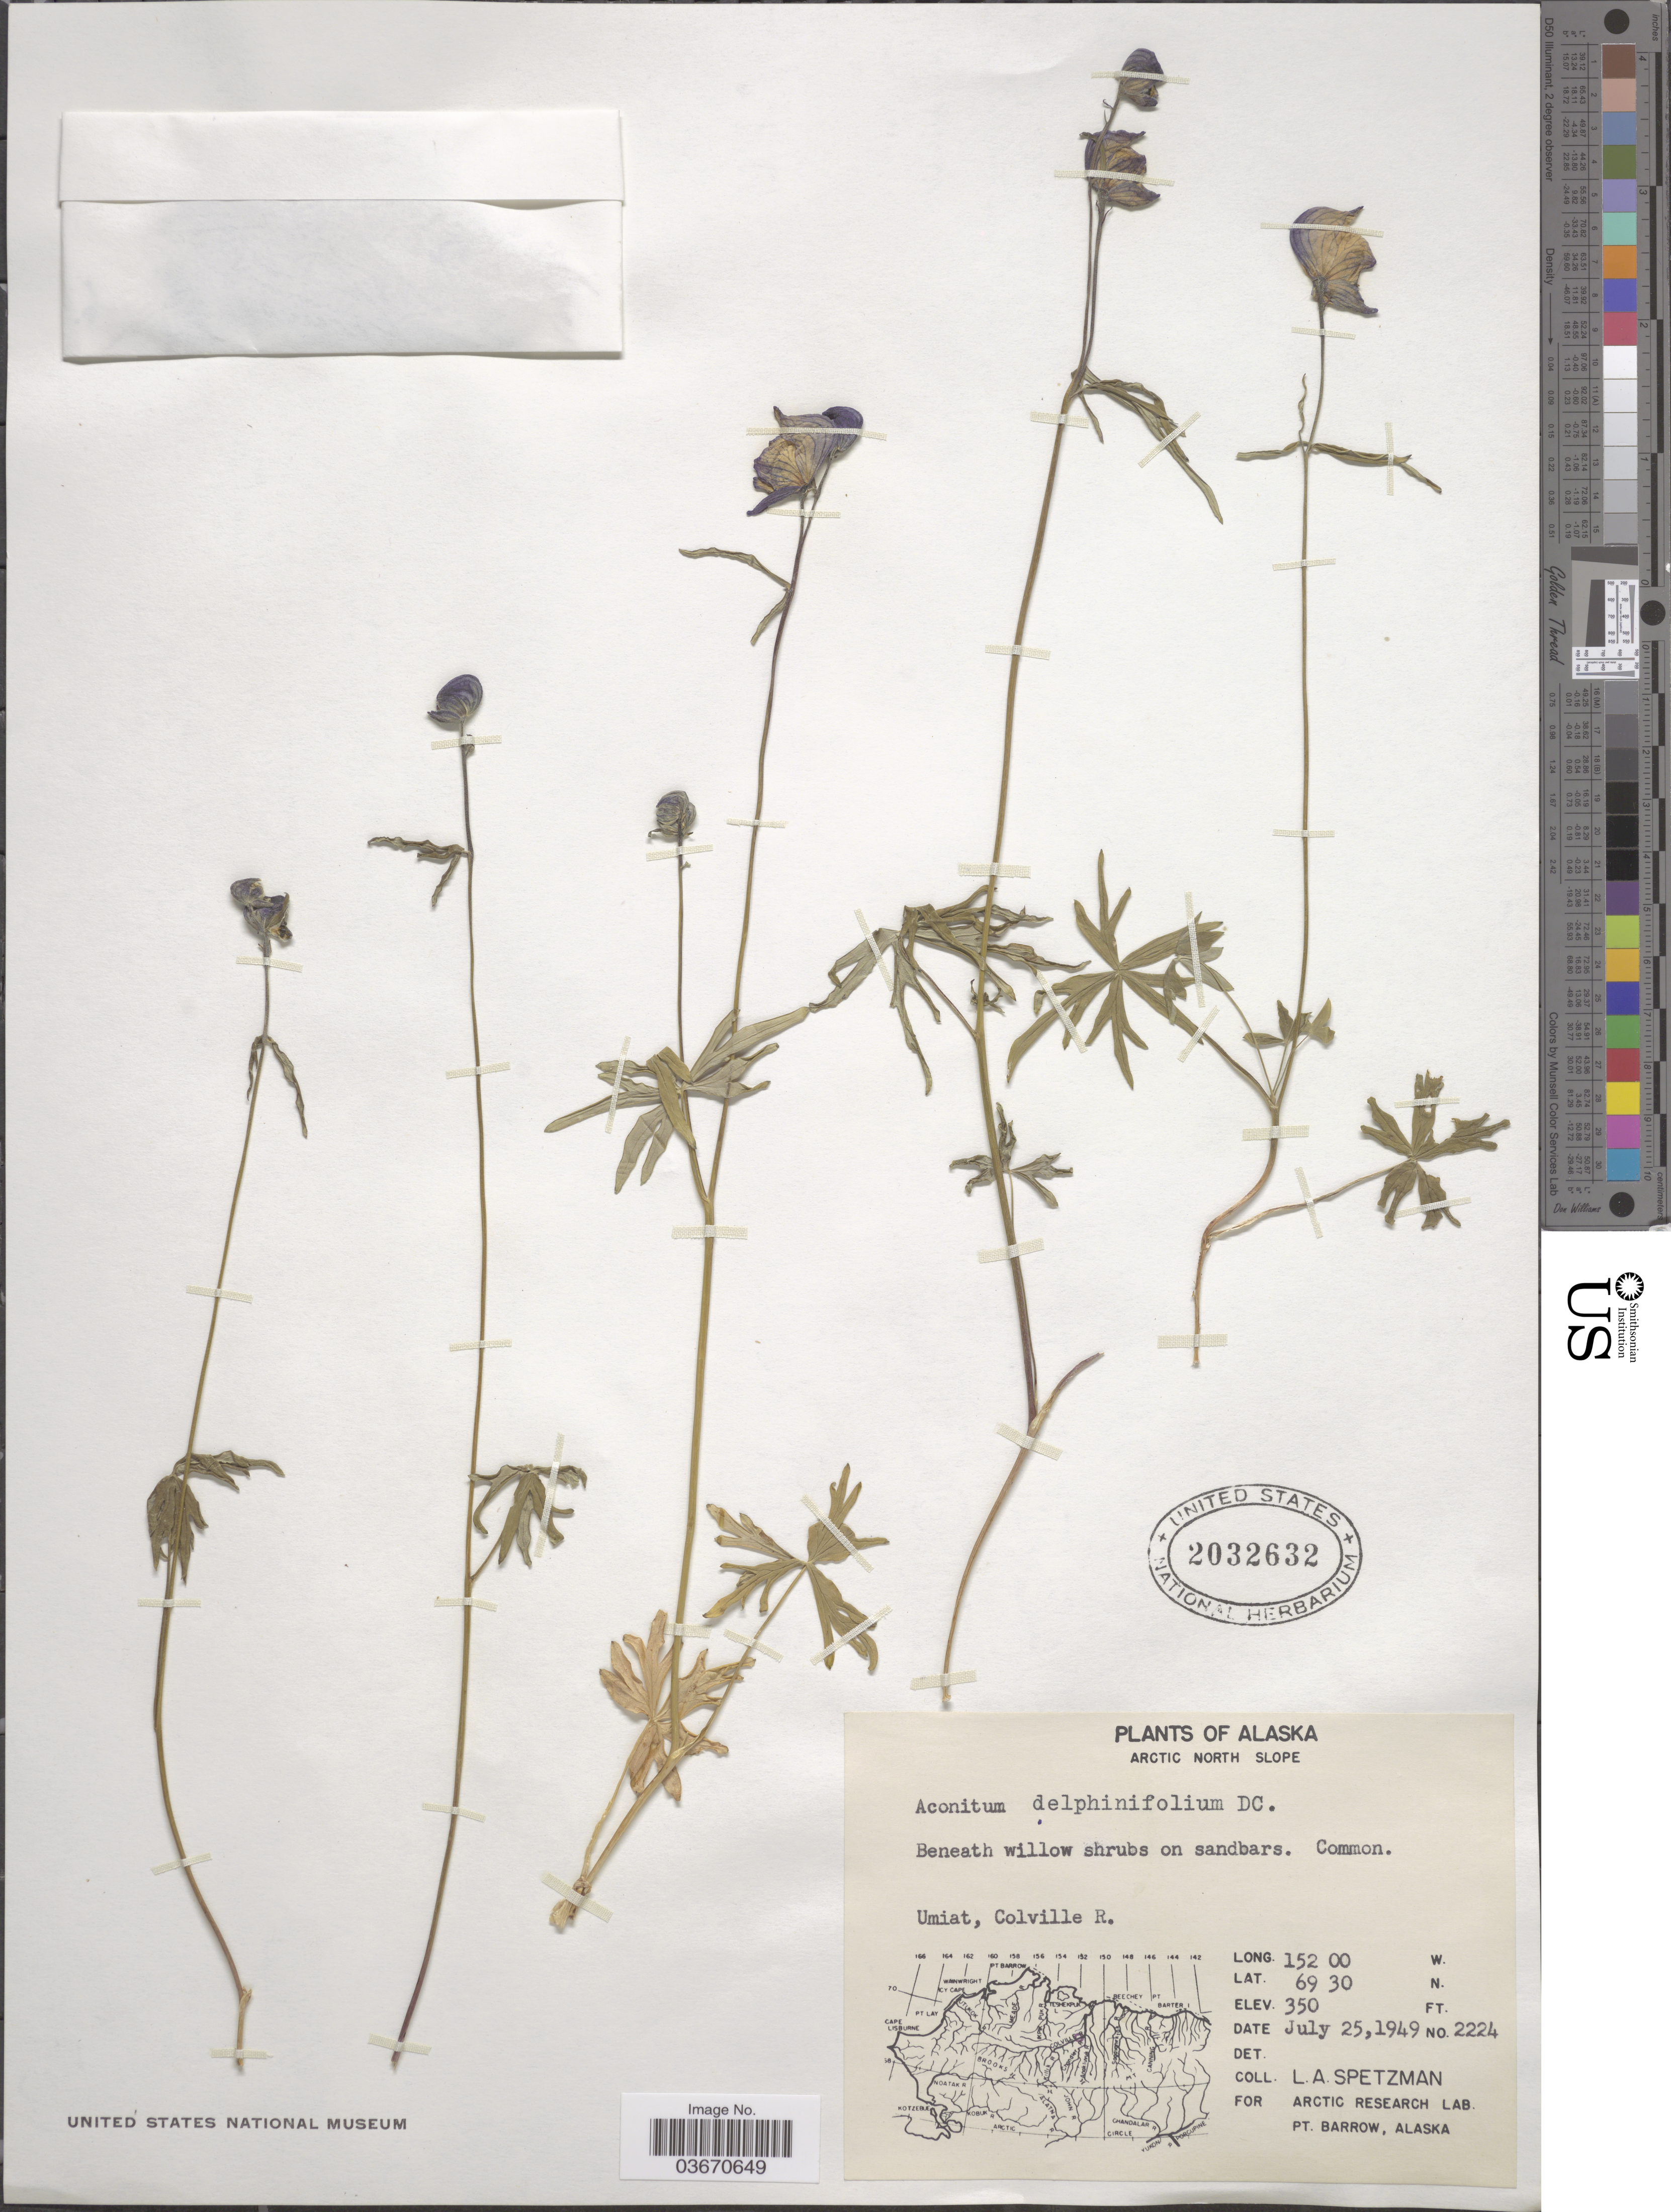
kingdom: Plantae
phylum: Tracheophyta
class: Magnoliopsida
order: Ranunculales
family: Ranunculaceae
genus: Aconitum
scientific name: Aconitum delphinifolium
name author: DC.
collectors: L. Spetzman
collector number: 2224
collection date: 1949-07-25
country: United States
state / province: Alaska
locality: Arctic North Slope. Umiat, Colville R.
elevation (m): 107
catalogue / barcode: US 2032632